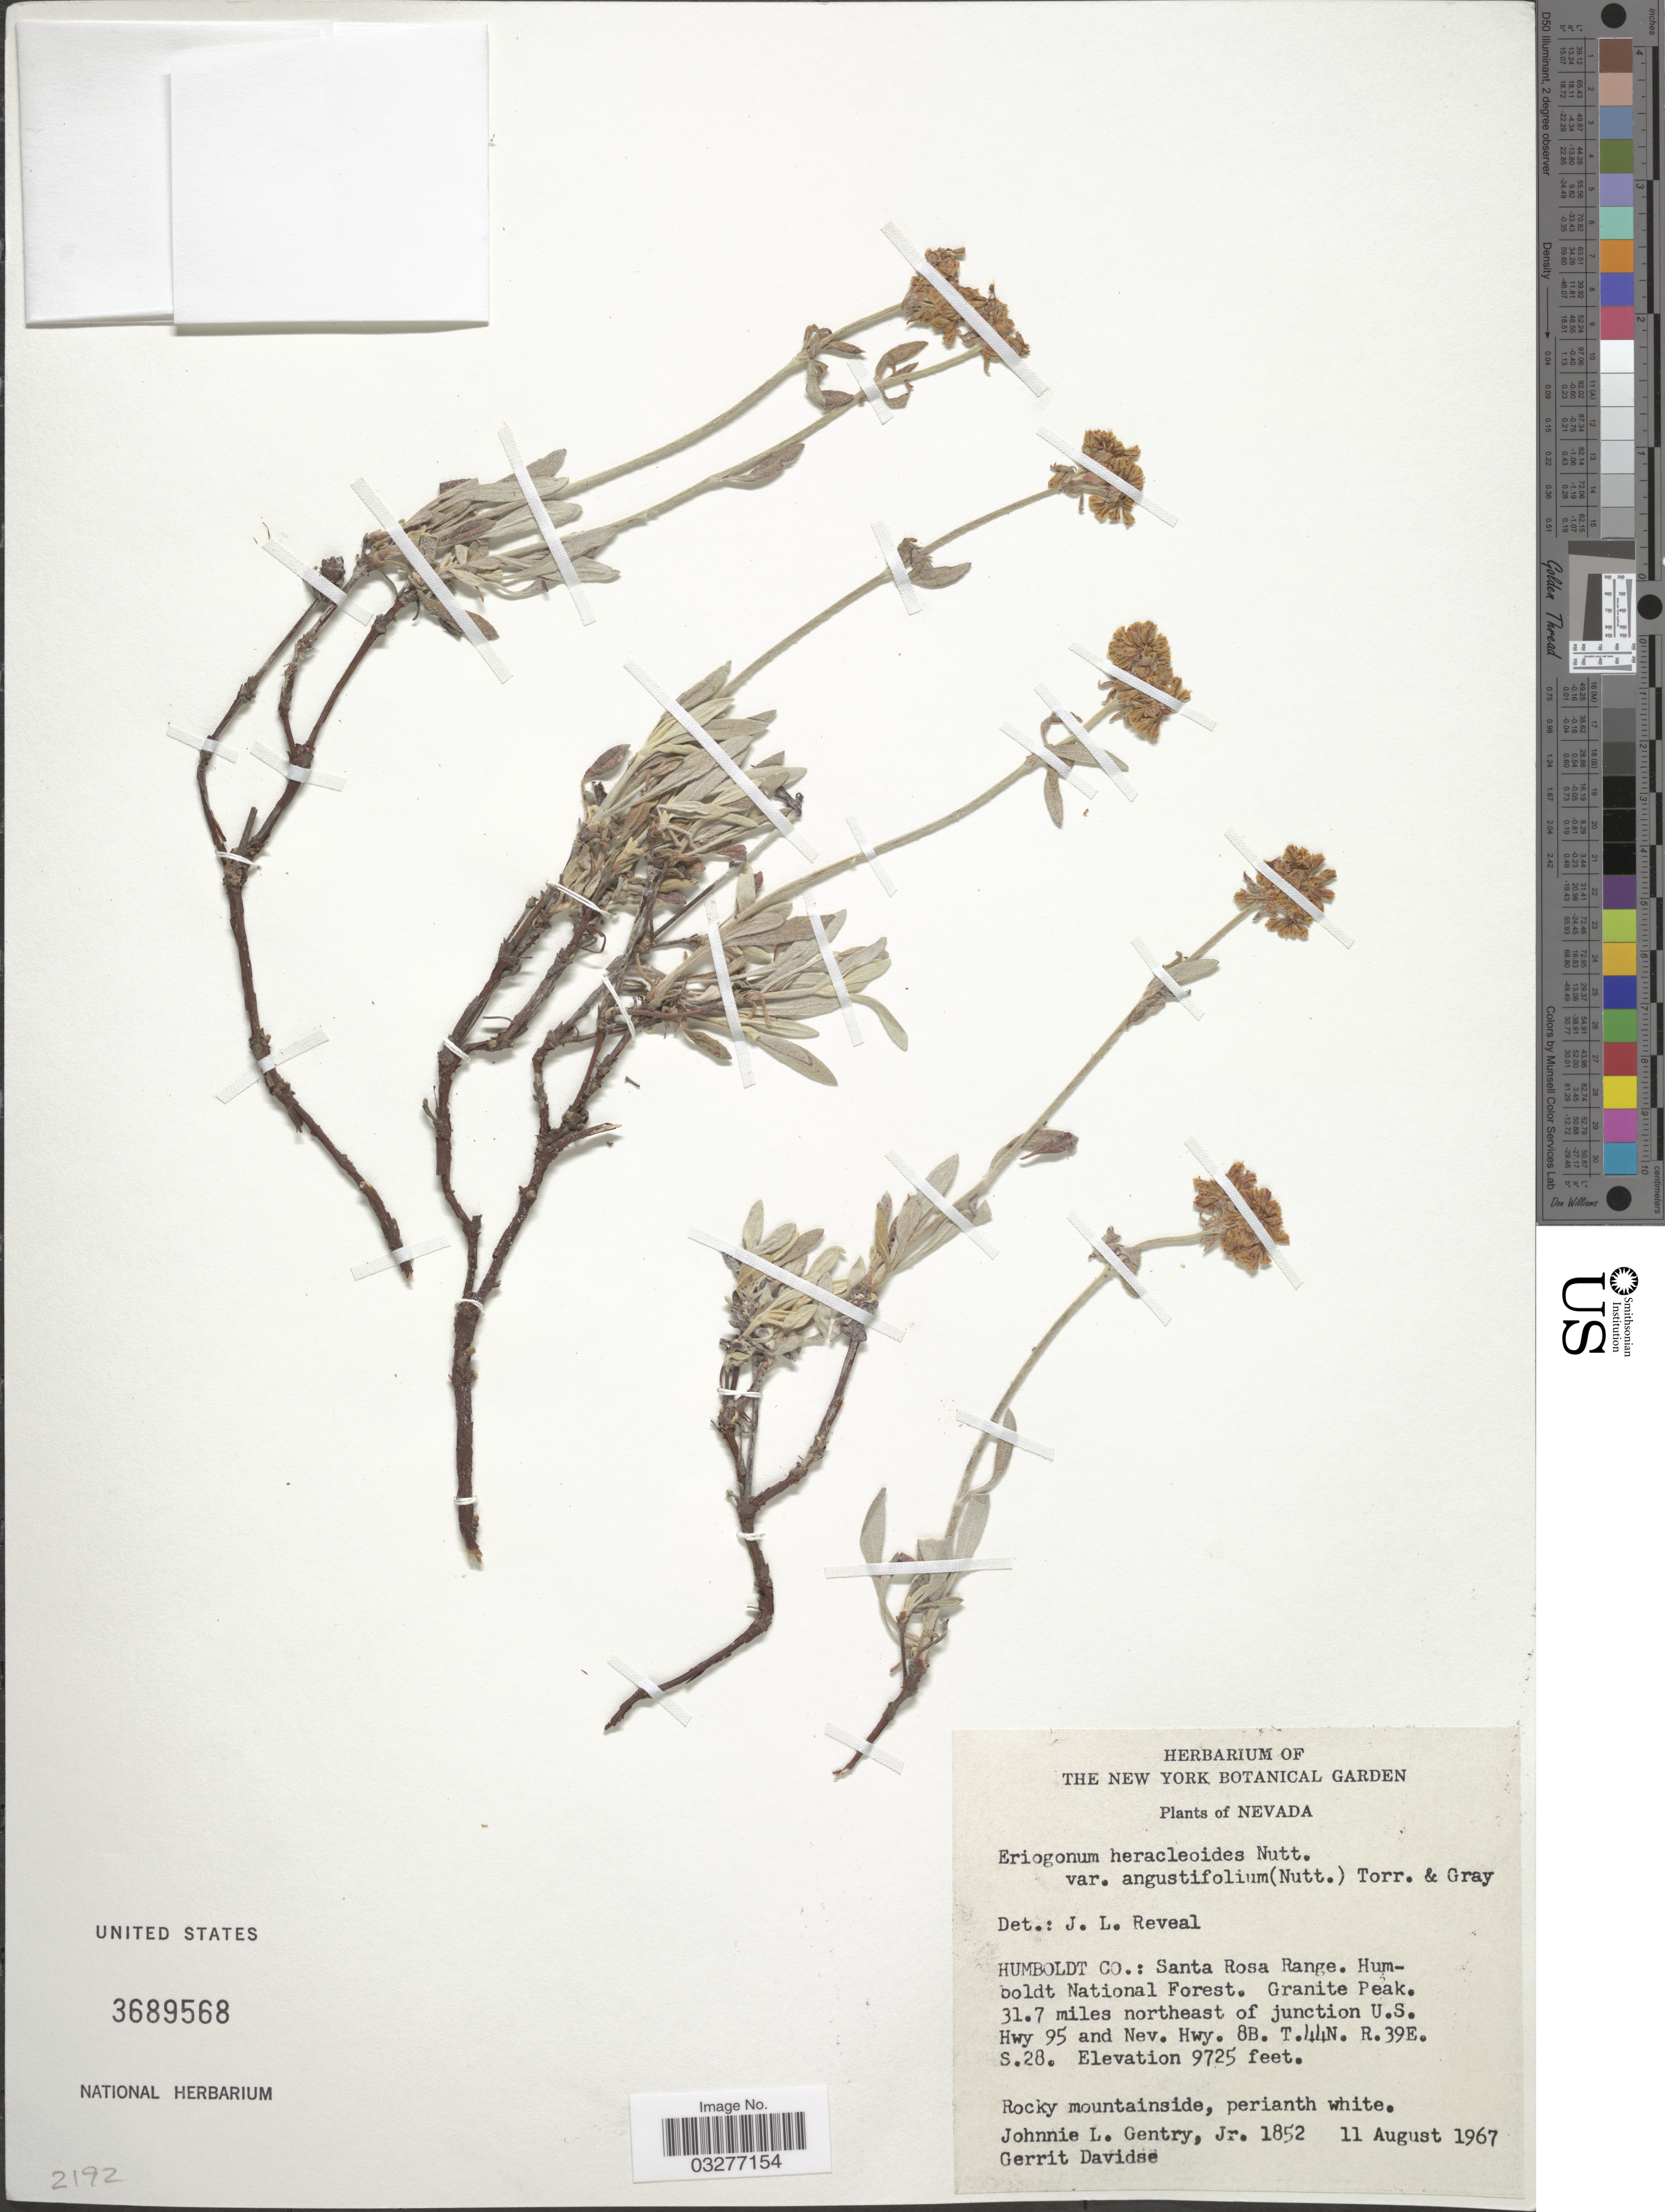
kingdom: Plantae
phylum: Tracheophyta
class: Magnoliopsida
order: Caryophyllales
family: Polygonaceae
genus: Eriogonum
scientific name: Eriogonum heracleoides var. heracleoides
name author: Nutt.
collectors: J. L. Gentry & G. Davidse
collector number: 1852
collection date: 1867-08-11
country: United States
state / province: Nevada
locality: Humboldt Co.: Santa Rosa Range. Humboldt National Forest. Granite Peak. 31.7 miles northeast of junction U.S. Hwy 95 and Nev. Hwy. 8B. T.44N. R.39E. S.28.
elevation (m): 2964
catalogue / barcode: US 3689568